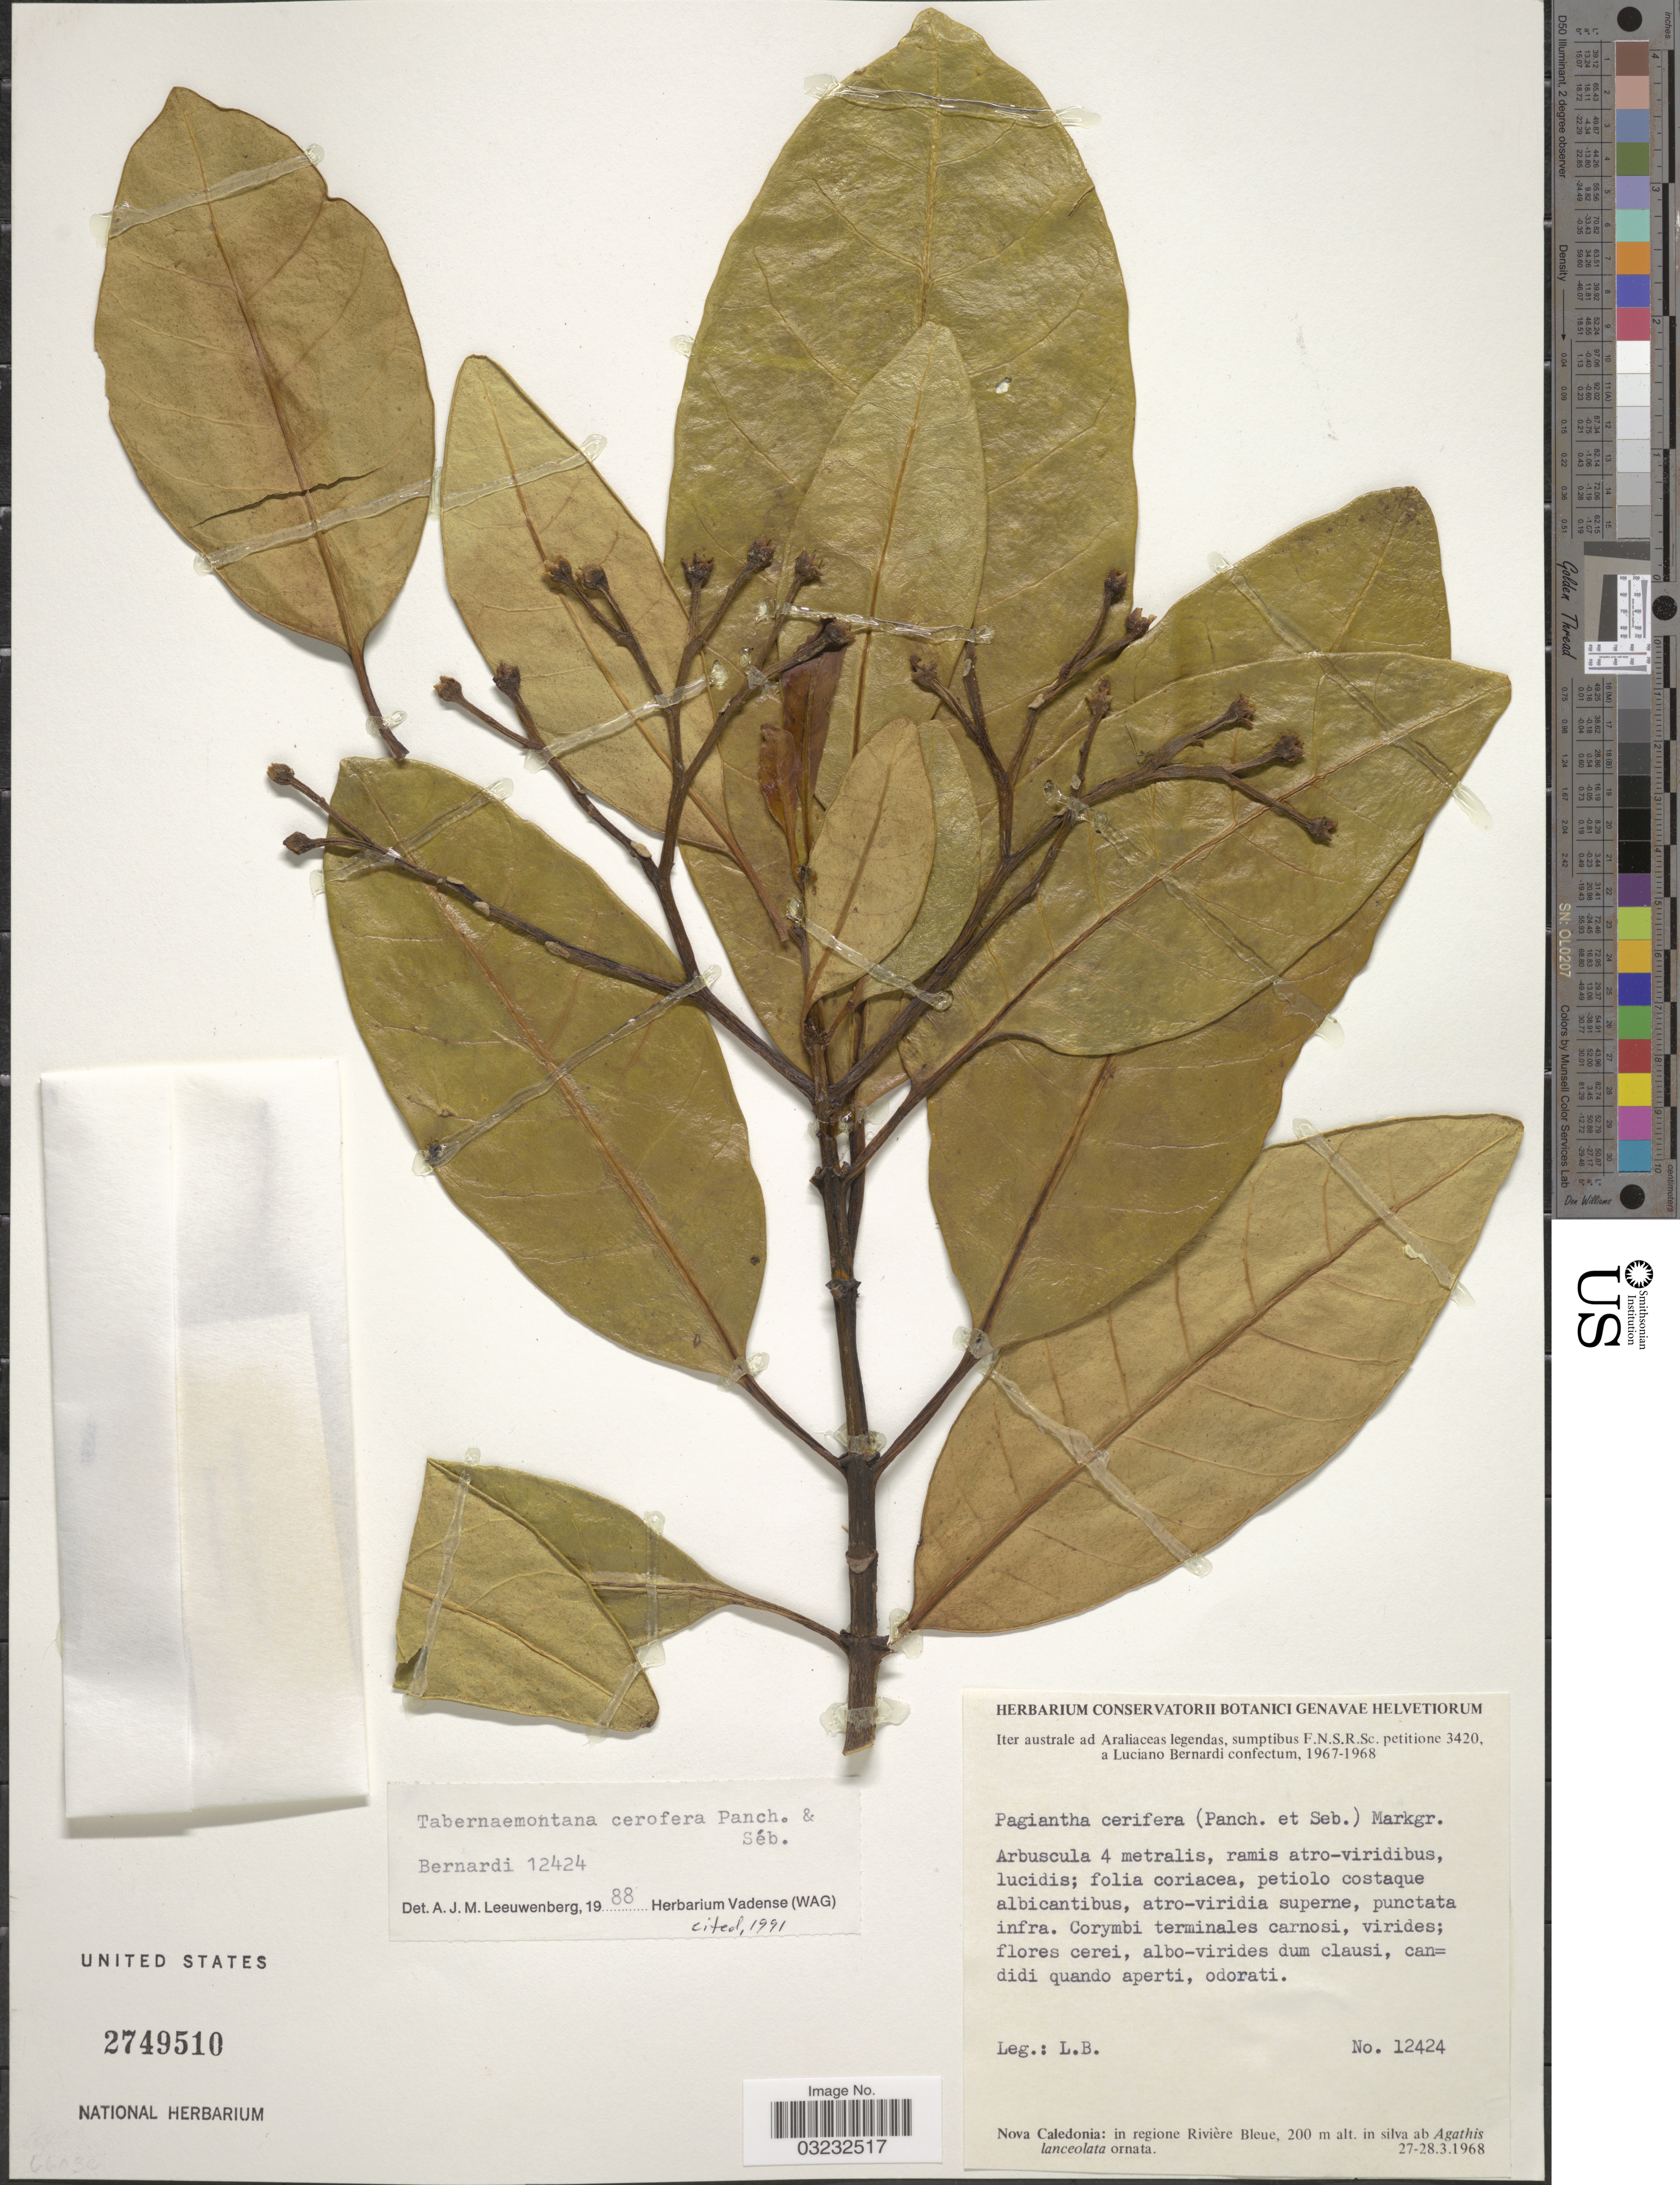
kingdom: Plantae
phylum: Tracheophyta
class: Magnoliopsida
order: Gentianales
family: Apocynaceae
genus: Tabernaemontana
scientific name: Tabernaemontana cerifera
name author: Pancher & Sebert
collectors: L. Bernardi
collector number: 12424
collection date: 1968-03-27/1968-03-28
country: New Caledonia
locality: Nova Caledonia: in regione Rivière Bleue.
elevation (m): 200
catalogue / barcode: US 2749510